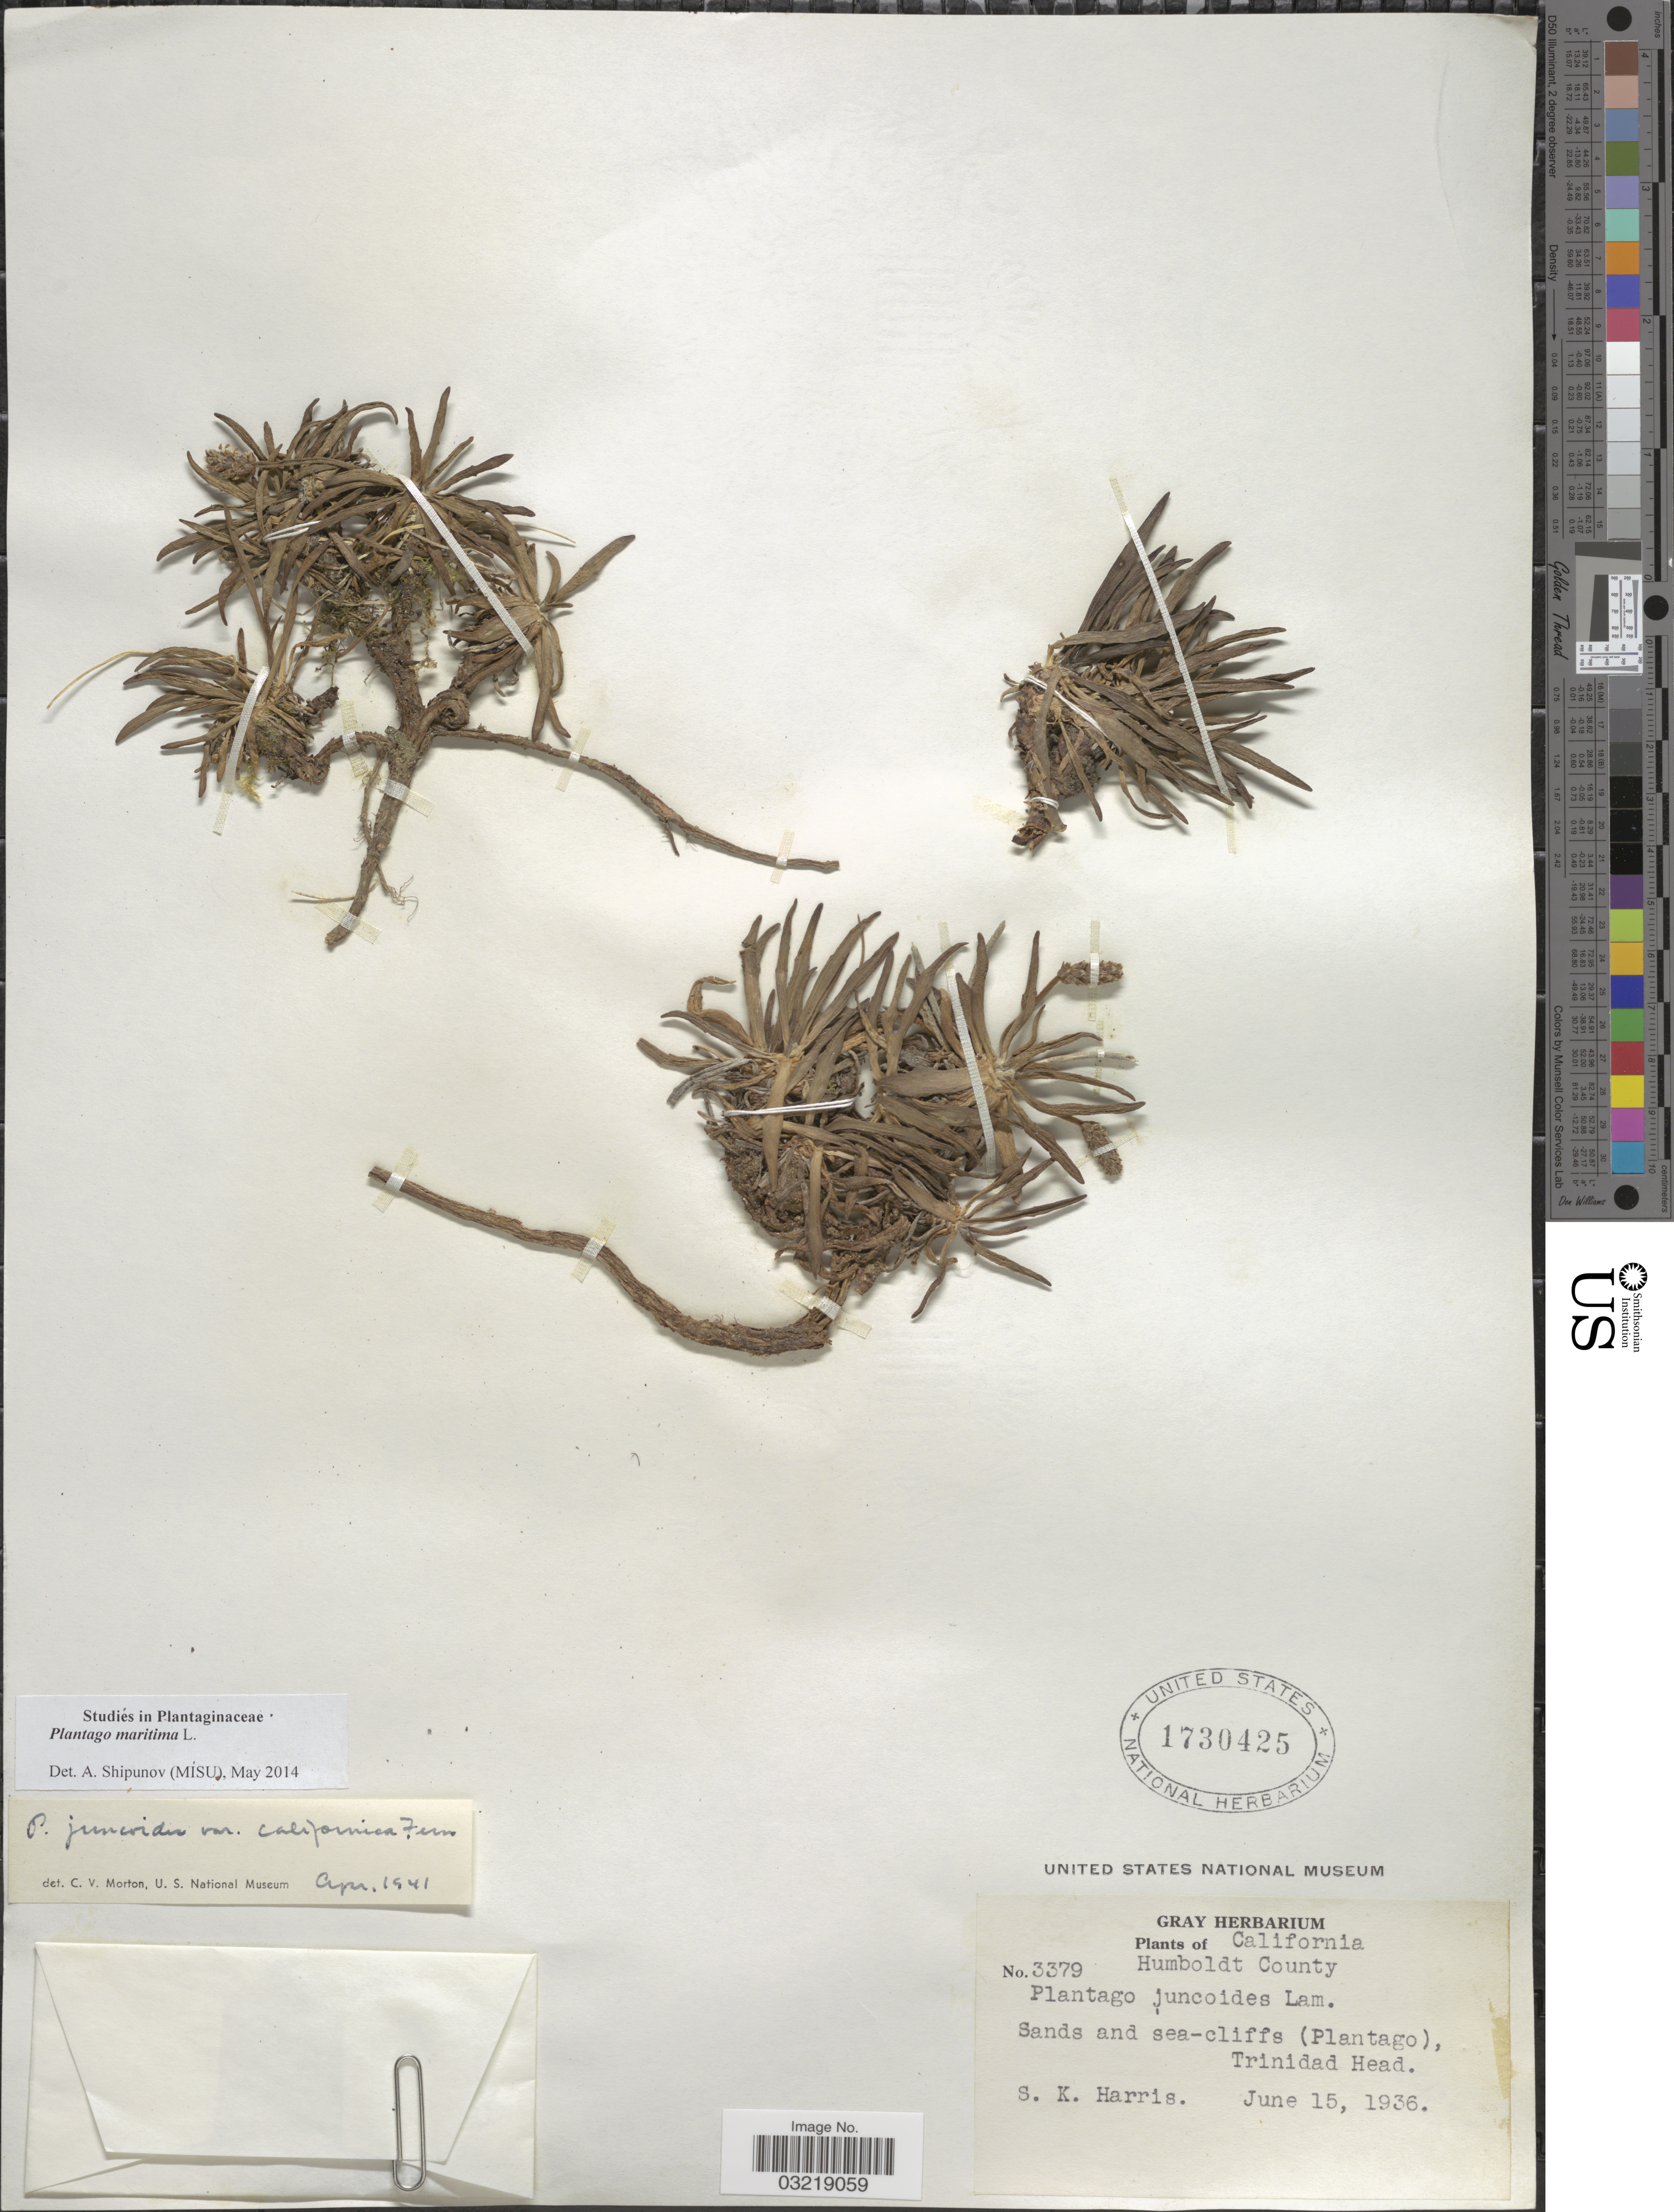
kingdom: Plantae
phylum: Tracheophyta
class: Magnoliopsida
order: Lamiales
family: Plantaginaceae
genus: Plantago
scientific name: Plantago maritima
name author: L.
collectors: S. K. Harris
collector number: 3379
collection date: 1936-06-15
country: United States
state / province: California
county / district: Humboldt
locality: Humboldt County. Sand and sea-cliffs (Plantago), Trinidad Head.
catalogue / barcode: US 1730425